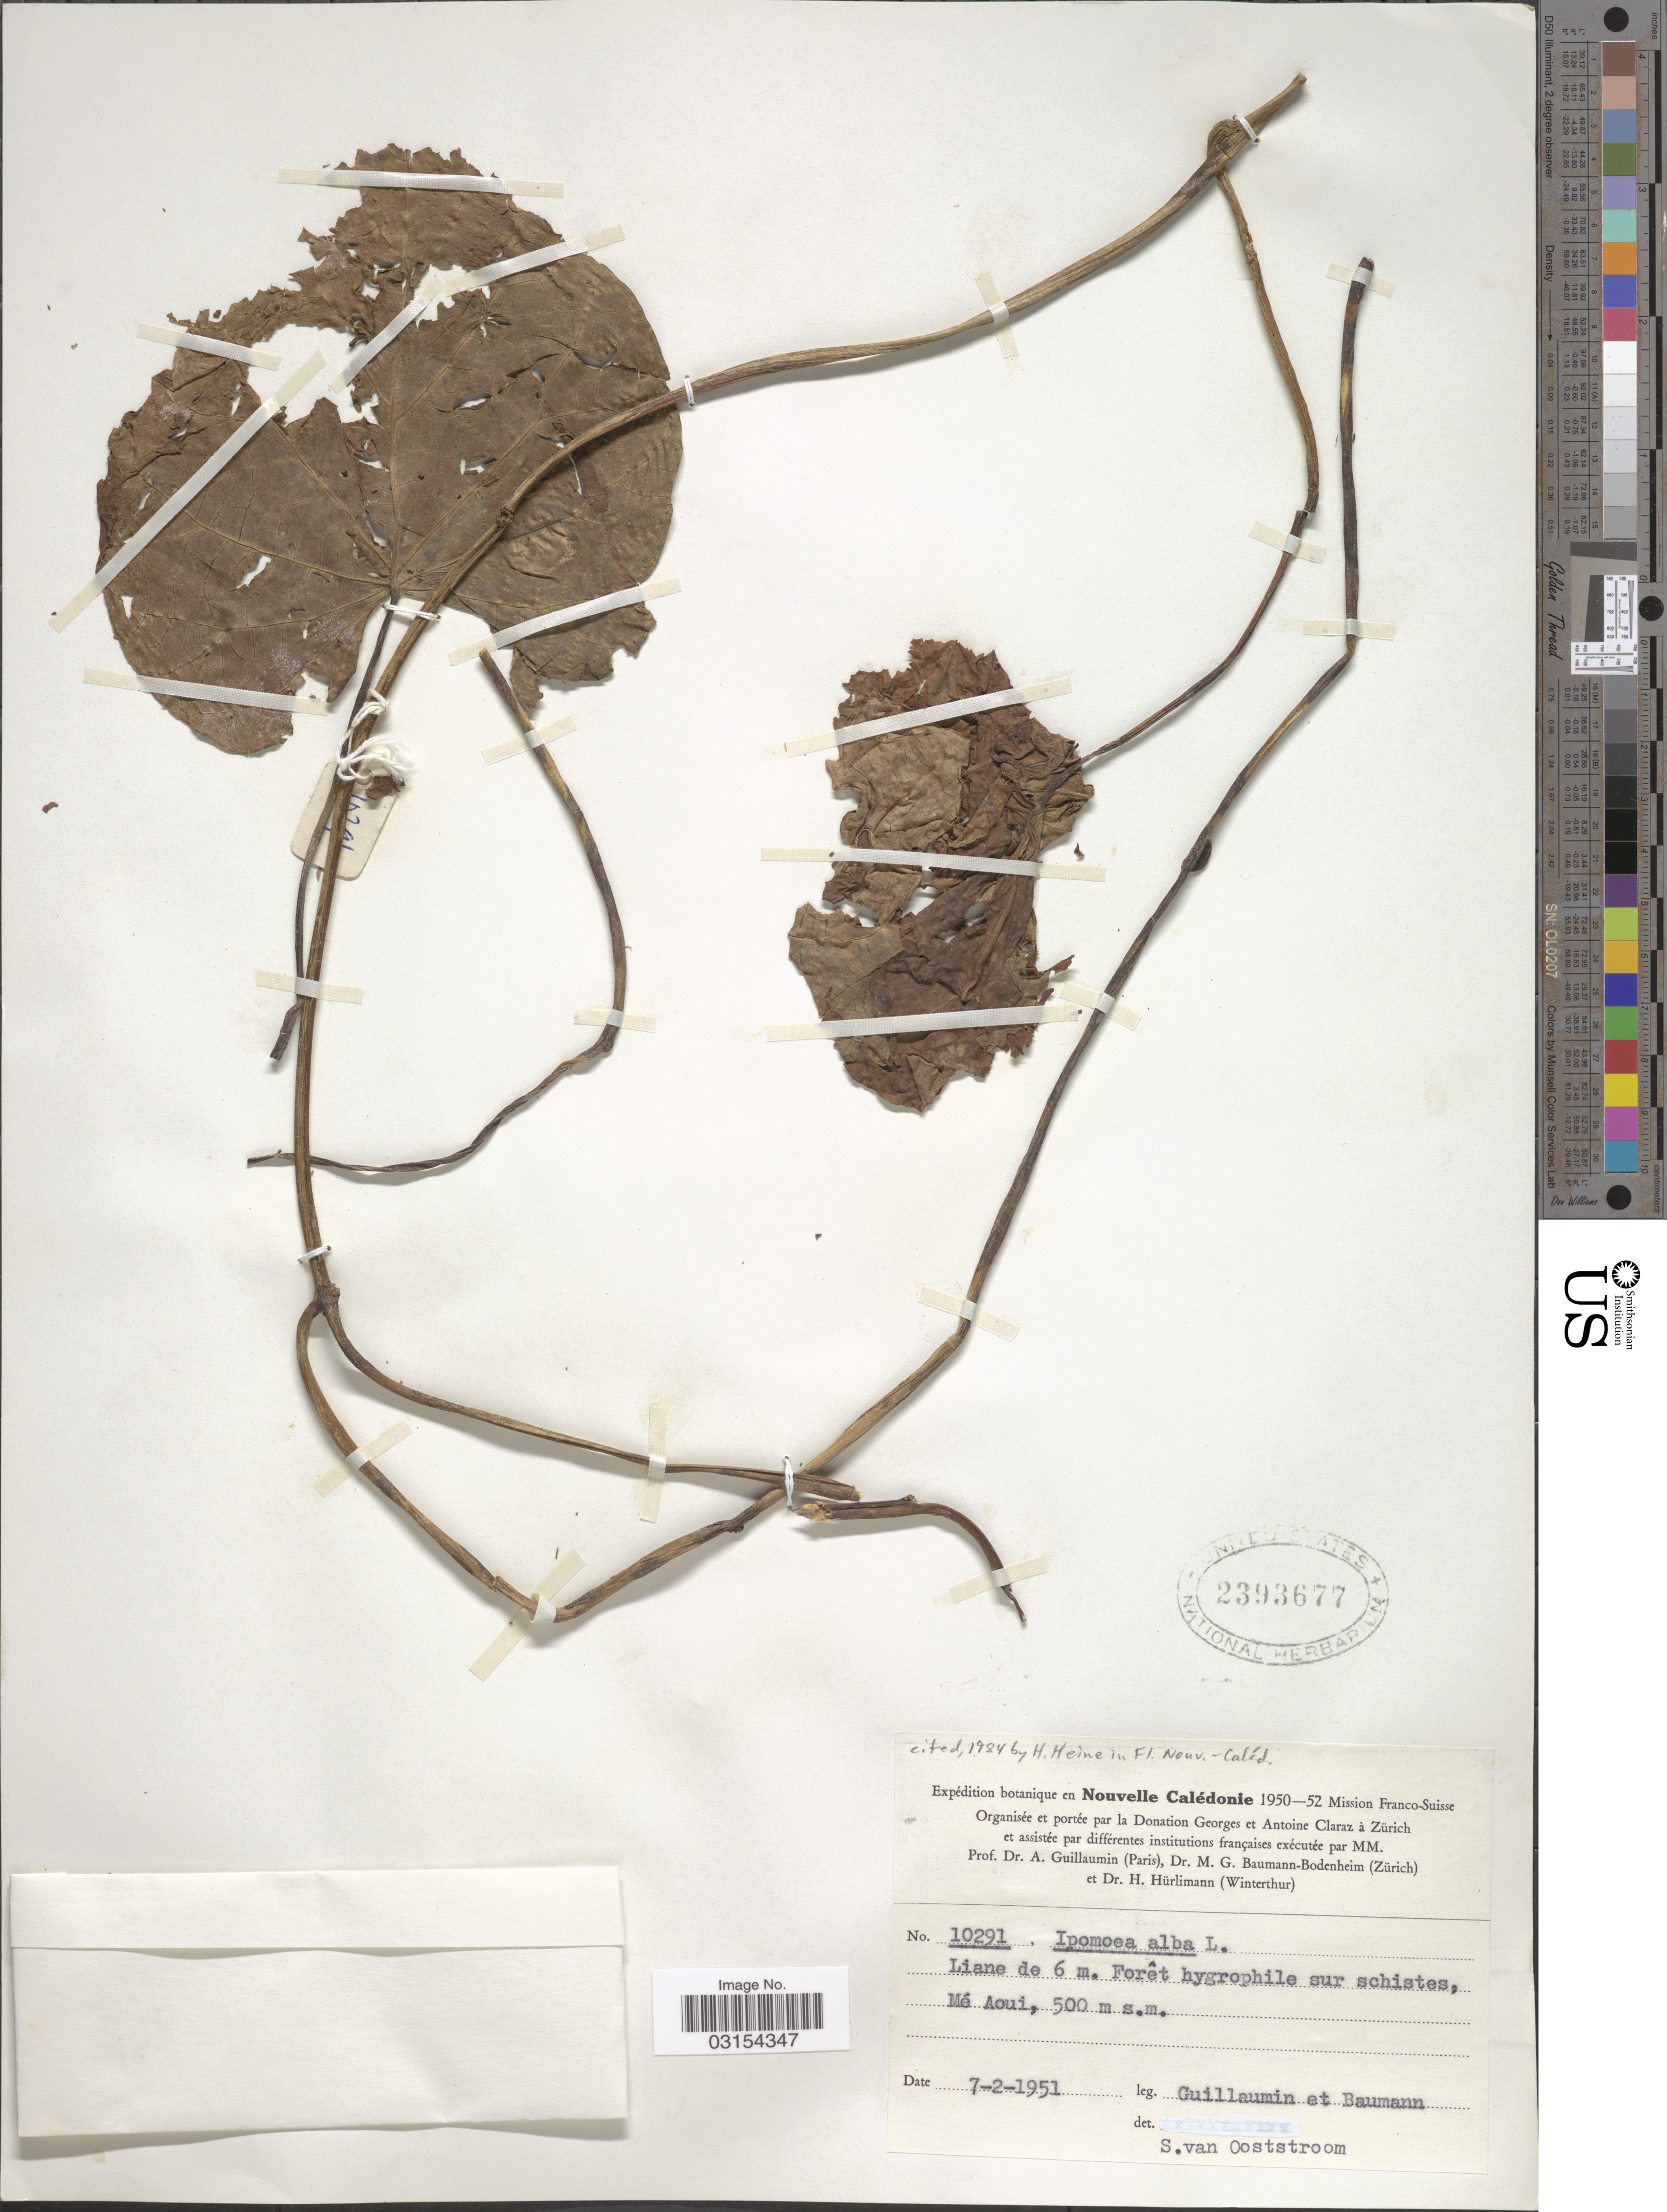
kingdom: Plantae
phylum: Tracheophyta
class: Magnoliopsida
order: Solanales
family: Convolvulaceae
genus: Ipomoea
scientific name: Ipomoea alba L.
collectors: A. Guillaumin & M. G. Baumann-Bodenheim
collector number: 10291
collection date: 1951-02-07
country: New Zealand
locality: Mé Aoui.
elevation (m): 500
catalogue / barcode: US 2393677